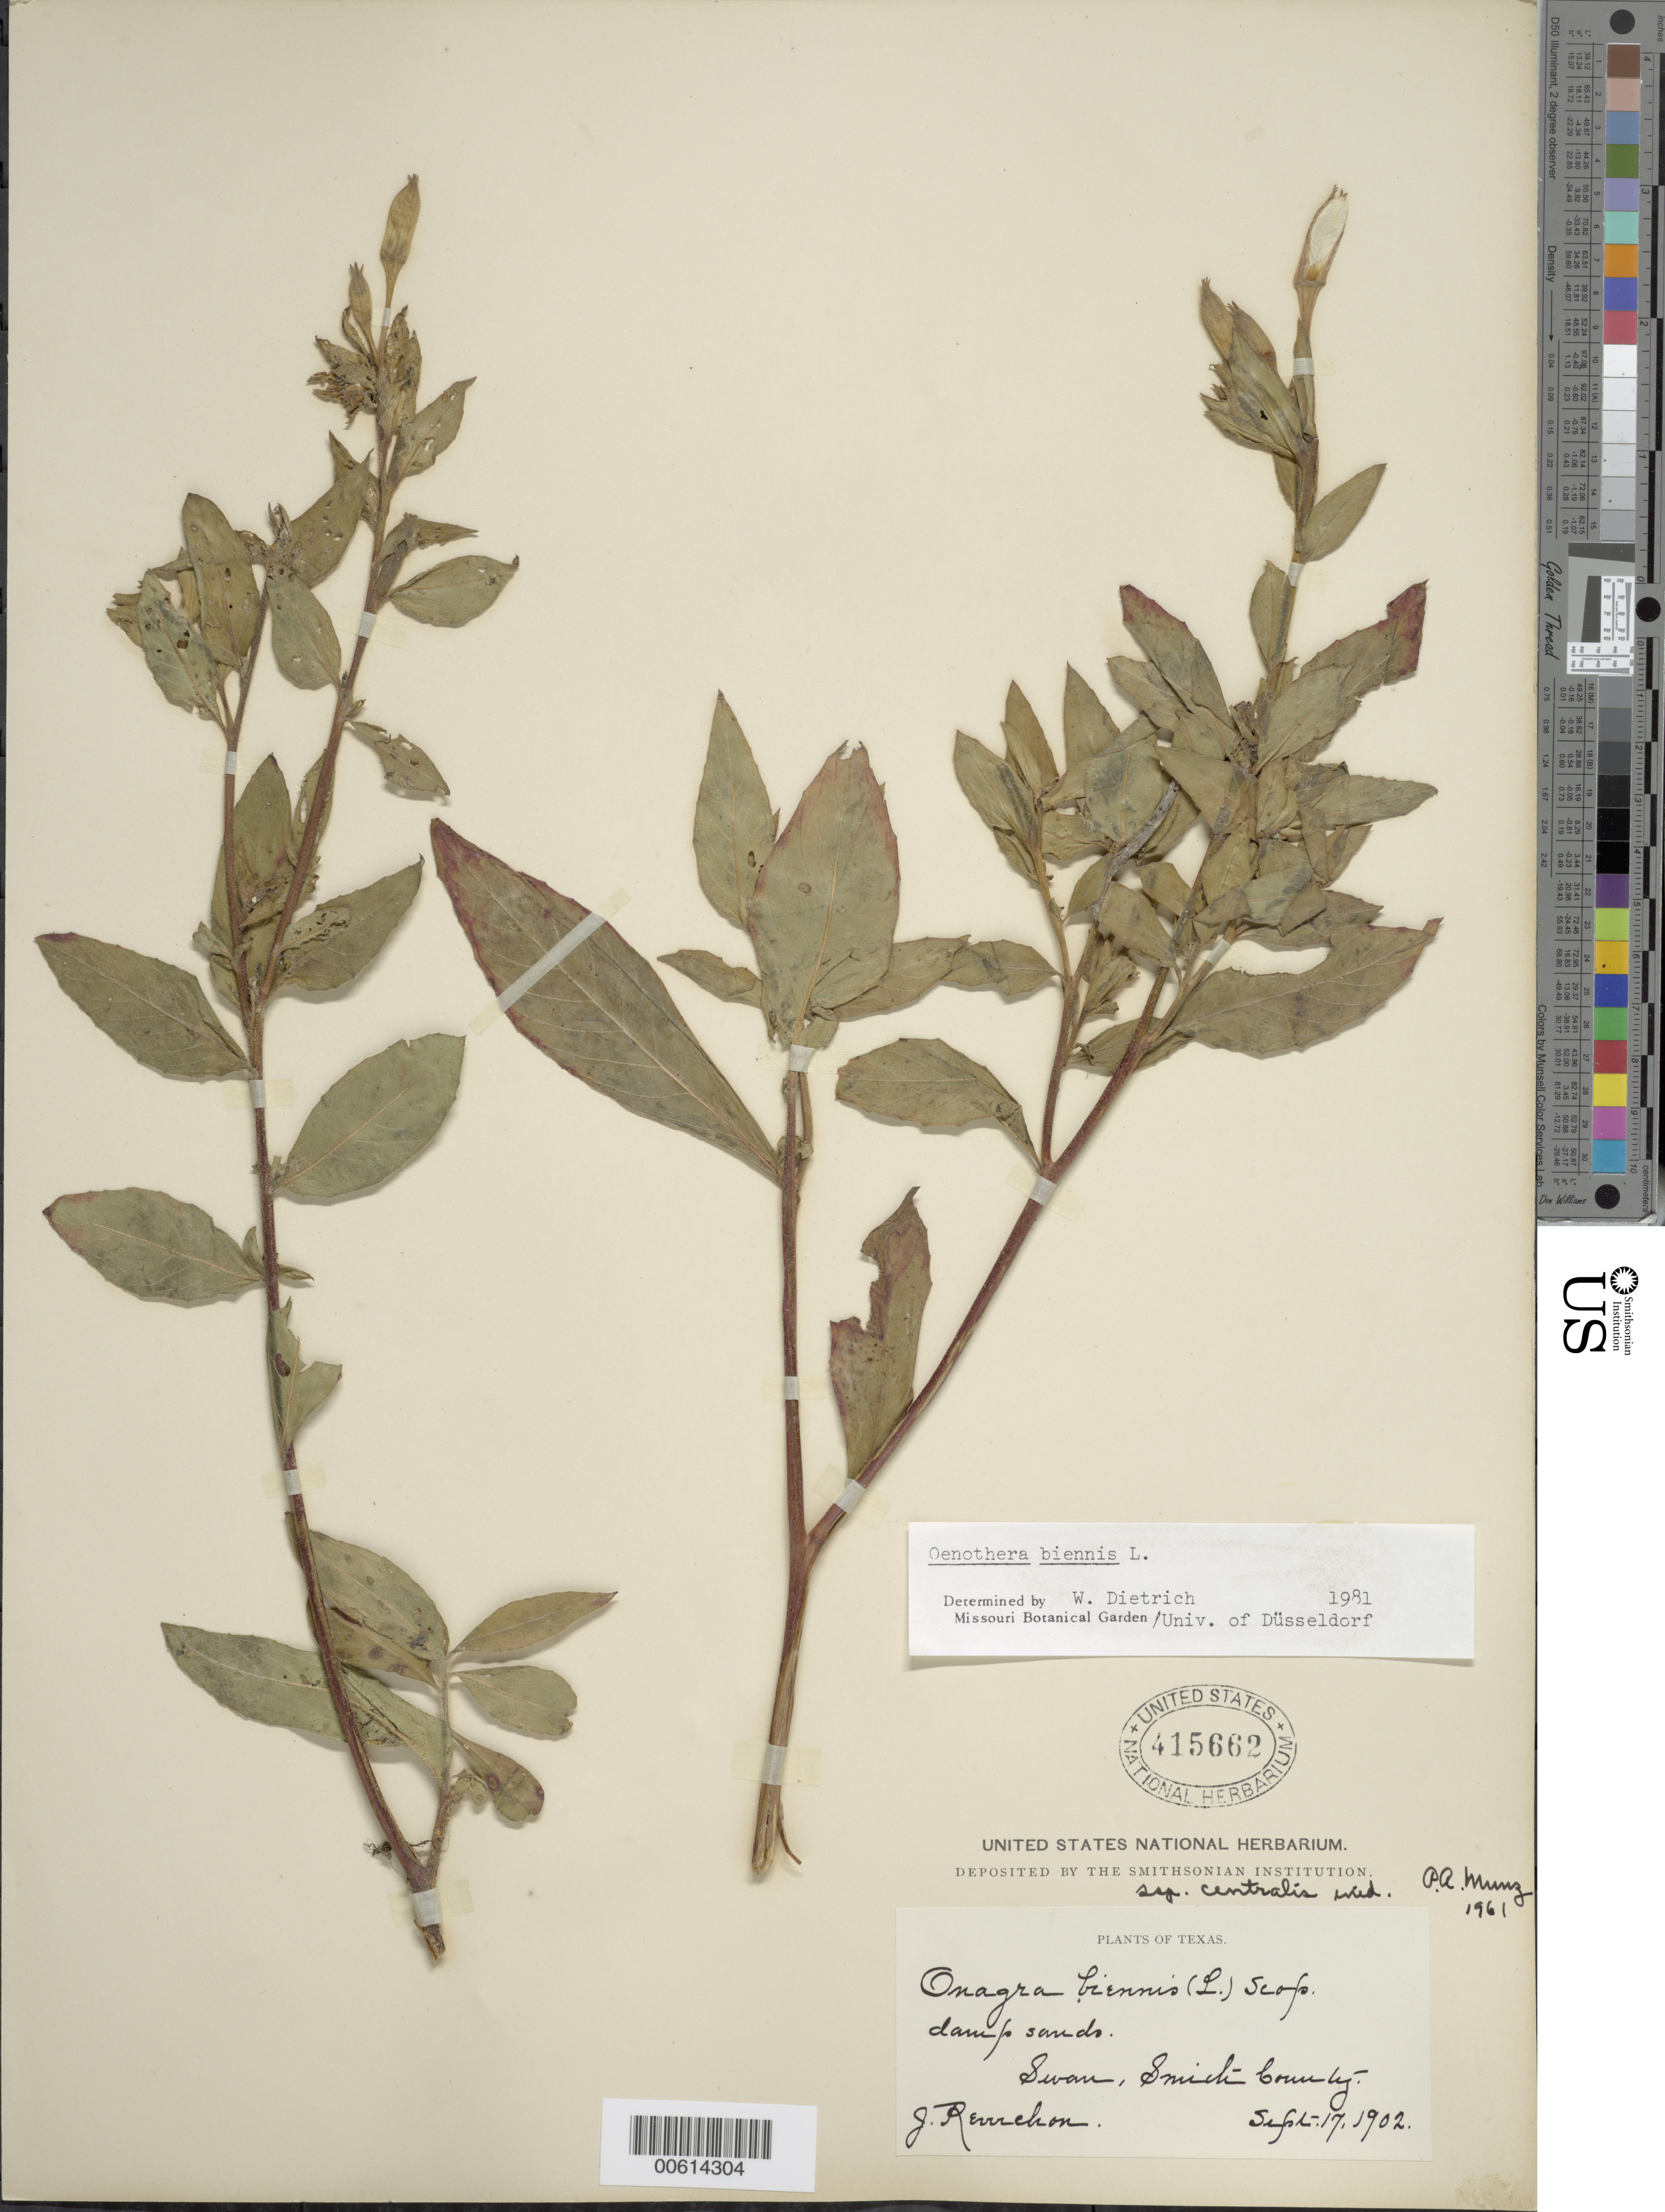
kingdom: Plantae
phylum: Tracheophyta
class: Magnoliopsida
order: Myrtales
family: Onagraceae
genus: Oenothera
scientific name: Oenothera biennis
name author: L.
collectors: J. Reverchon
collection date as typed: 17 Sep 1902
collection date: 1902-09-17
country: United States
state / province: Texas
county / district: Smith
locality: Swan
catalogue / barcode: US 415662